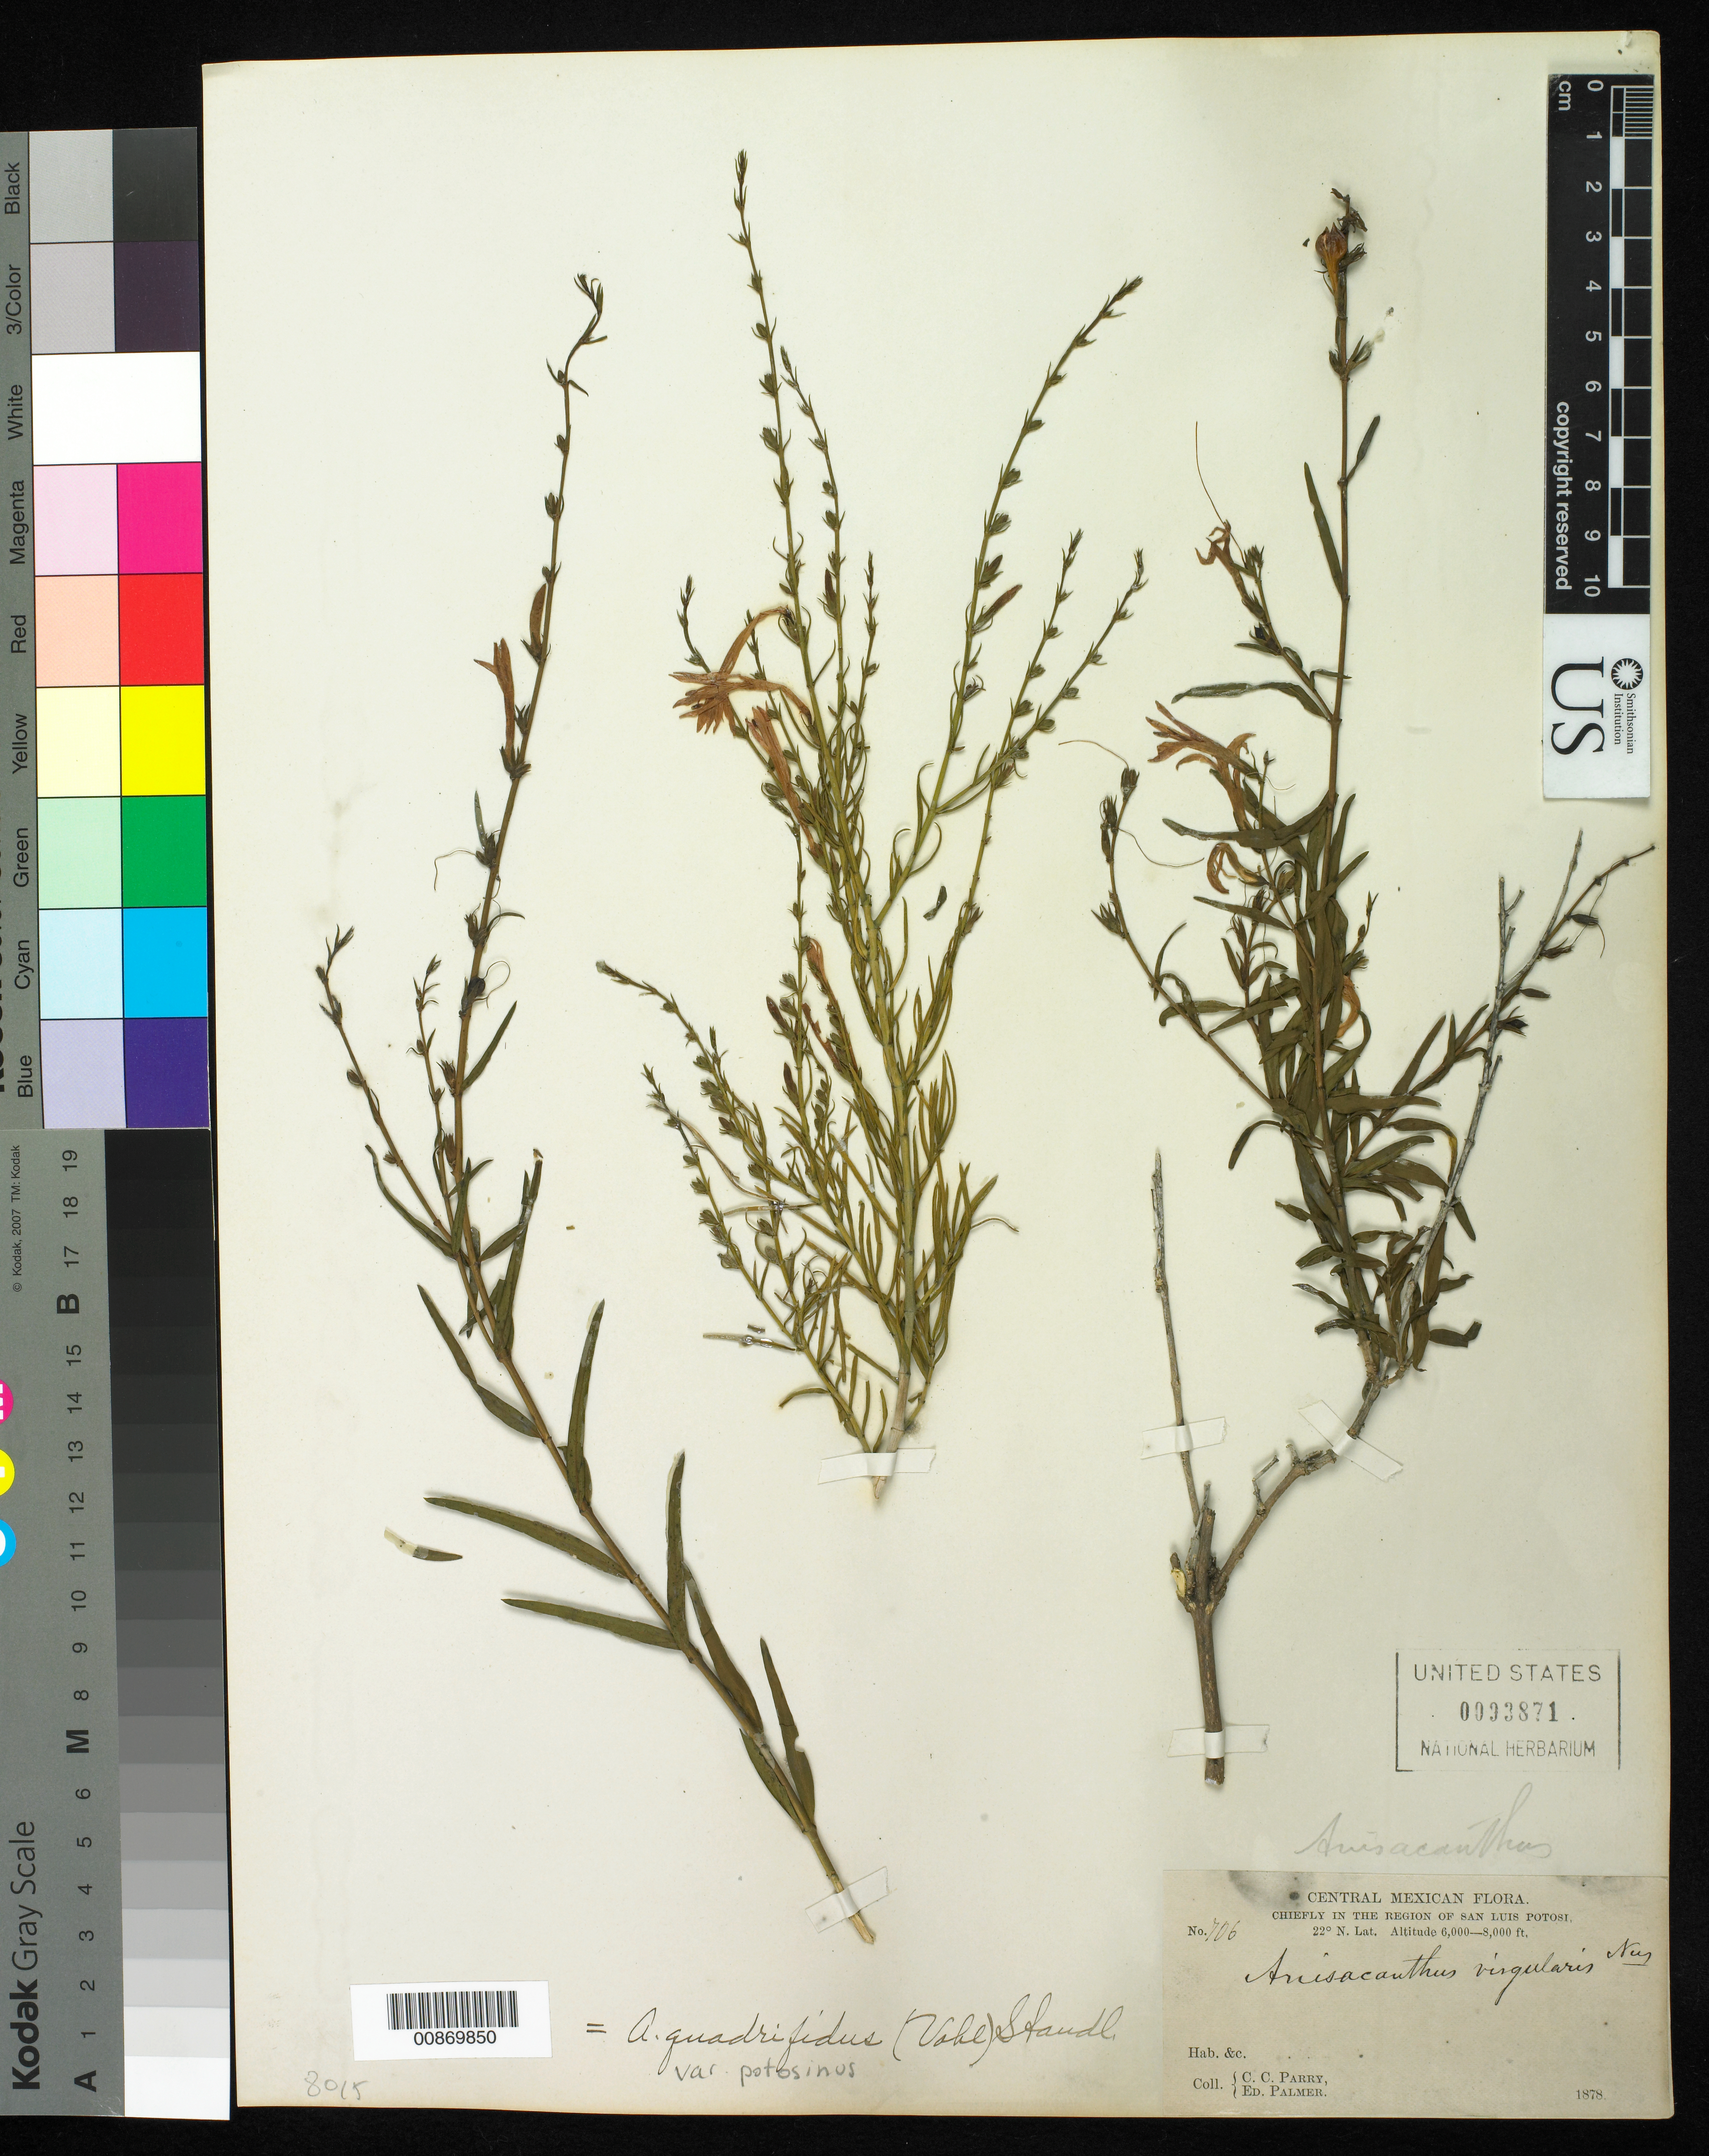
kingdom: Plantae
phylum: Tracheophyta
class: Magnoliopsida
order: Lamiales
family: Acanthaceae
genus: Anisacanthus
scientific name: Anisacanthus quadrifidus var. potosinus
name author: Henrickson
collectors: C. C. Parry & E. Palmer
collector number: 706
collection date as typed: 1878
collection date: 1878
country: Mexico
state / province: San Luis Potosí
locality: Chiefly in the region of San Luis Potosí.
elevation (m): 1829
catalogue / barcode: US 93871